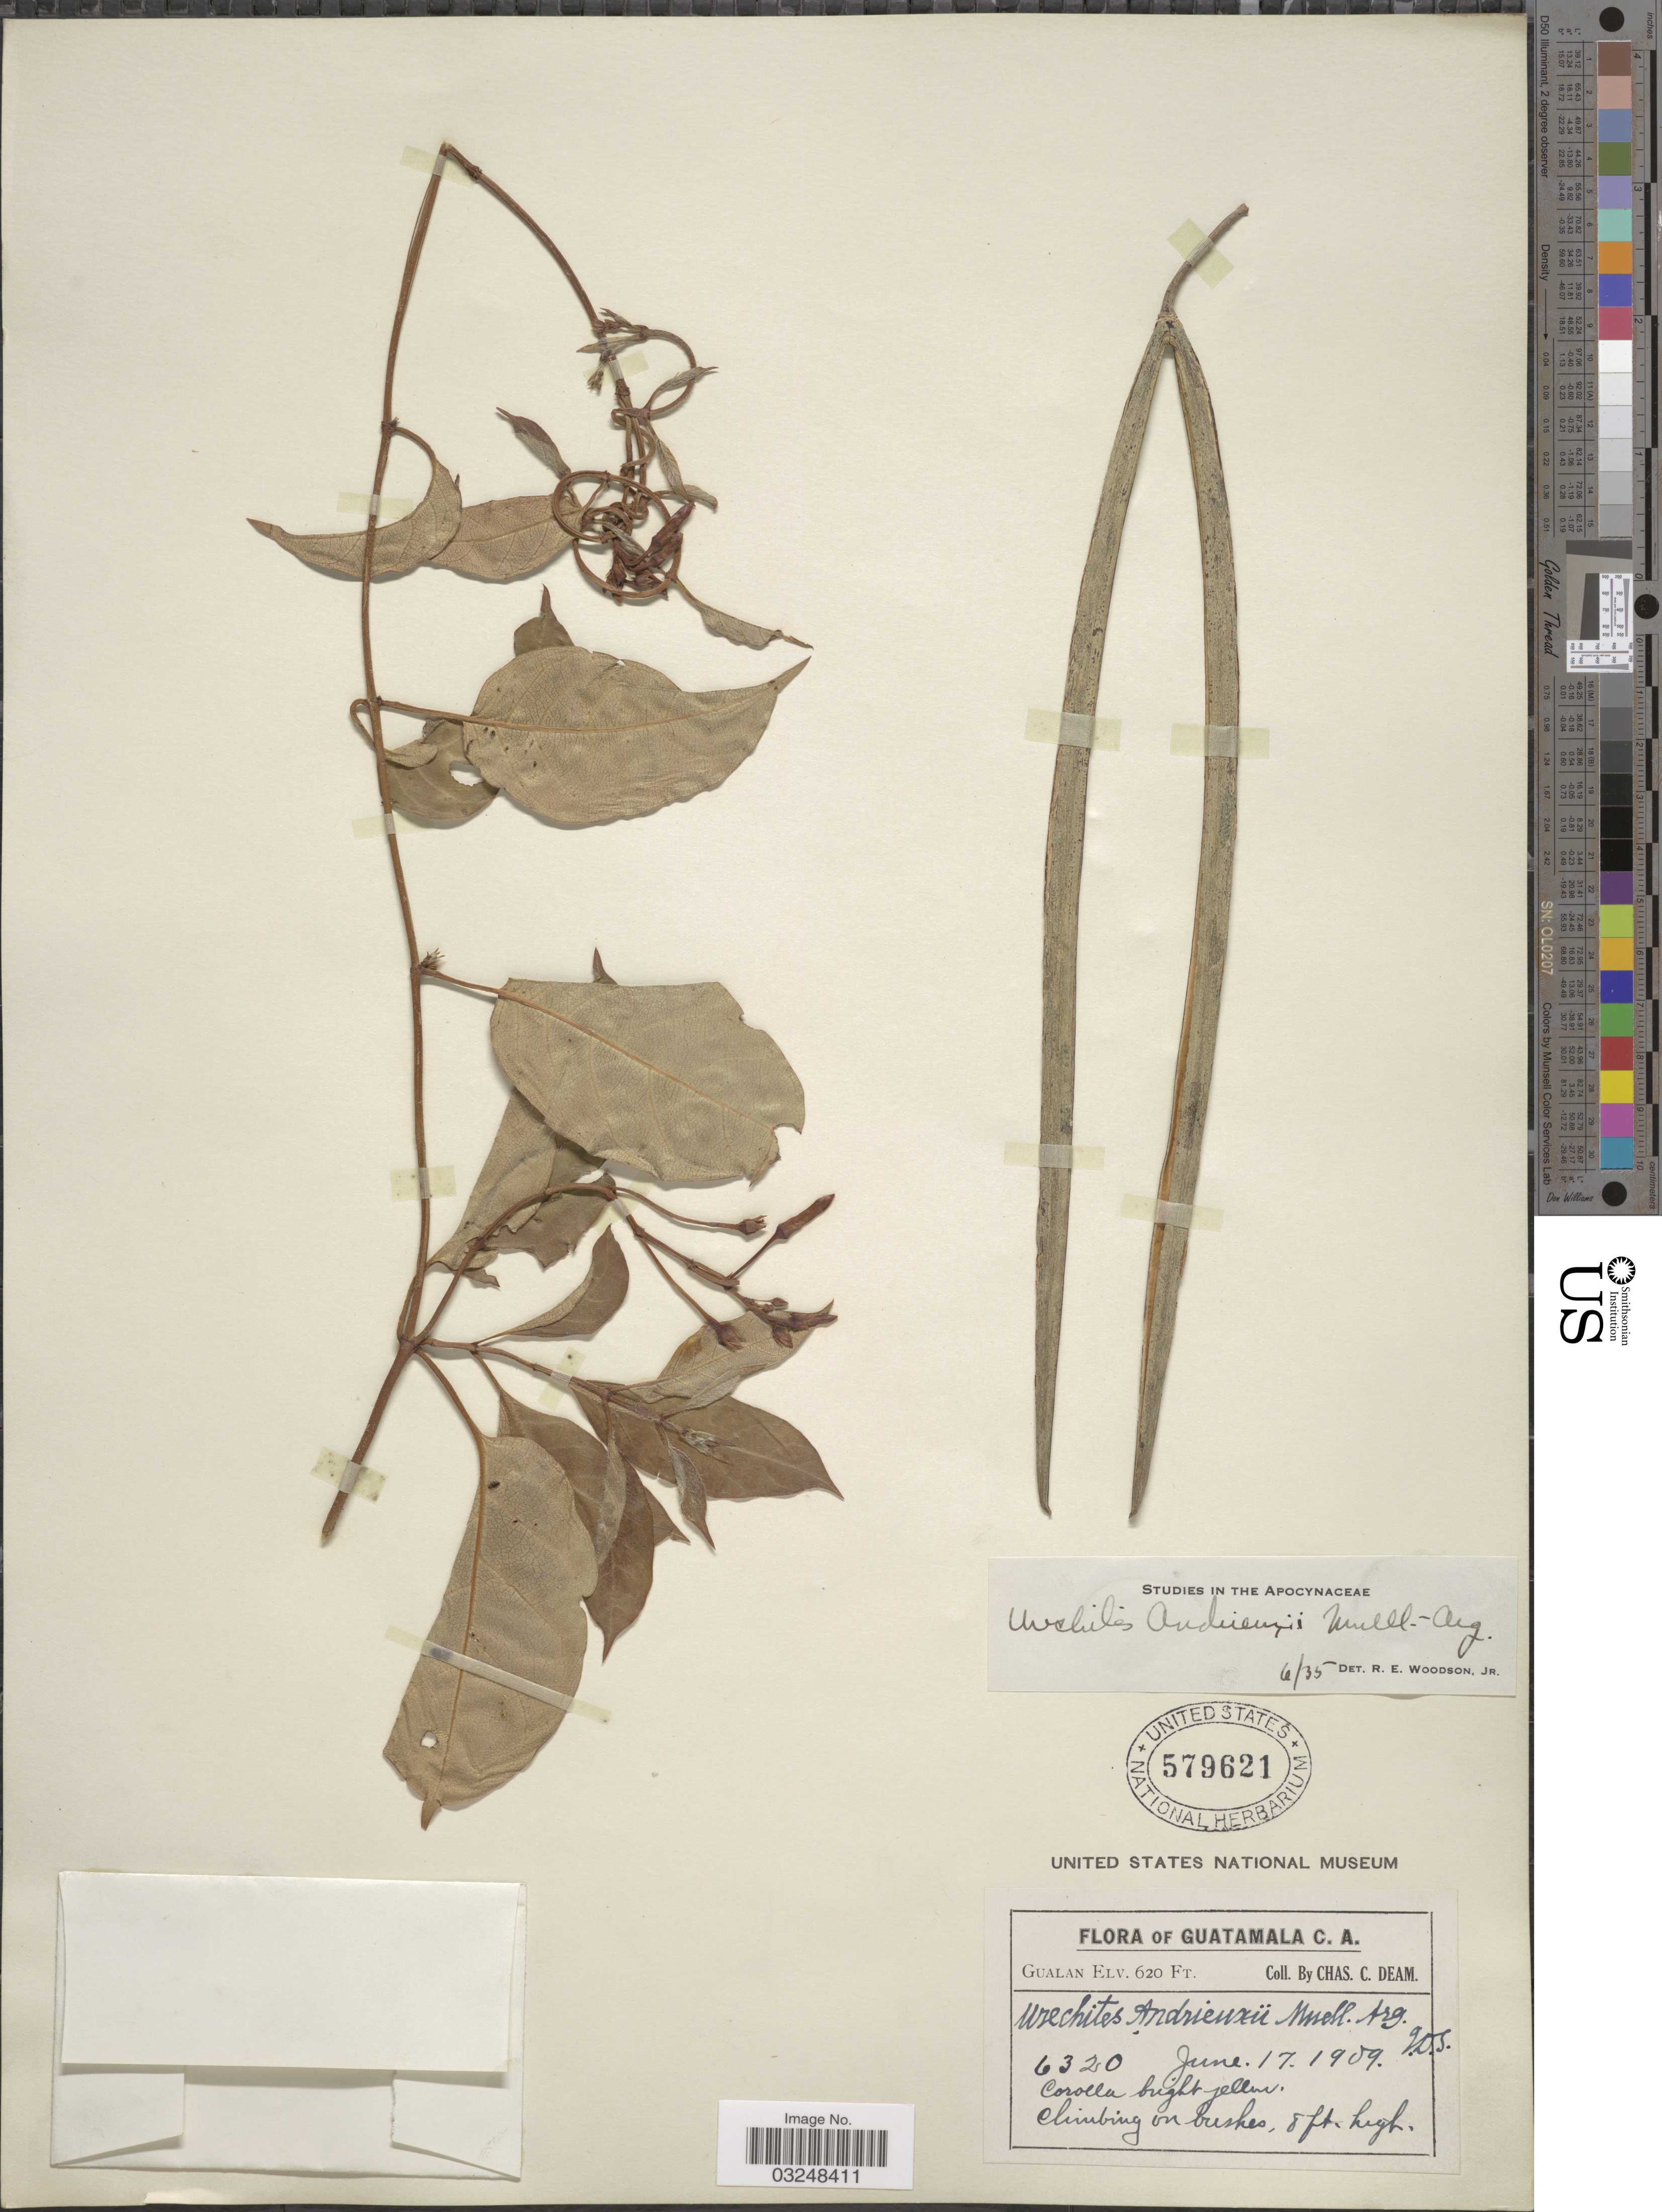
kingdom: Plantae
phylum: Tracheophyta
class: Magnoliopsida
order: Gentianales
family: Apocynaceae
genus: Urechites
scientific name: Urechites andrieuxii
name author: Müll. Arg.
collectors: C. C. Deam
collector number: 6320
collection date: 1909-06-17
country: Guatemala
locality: Gualan.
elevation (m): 189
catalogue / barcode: US 579621